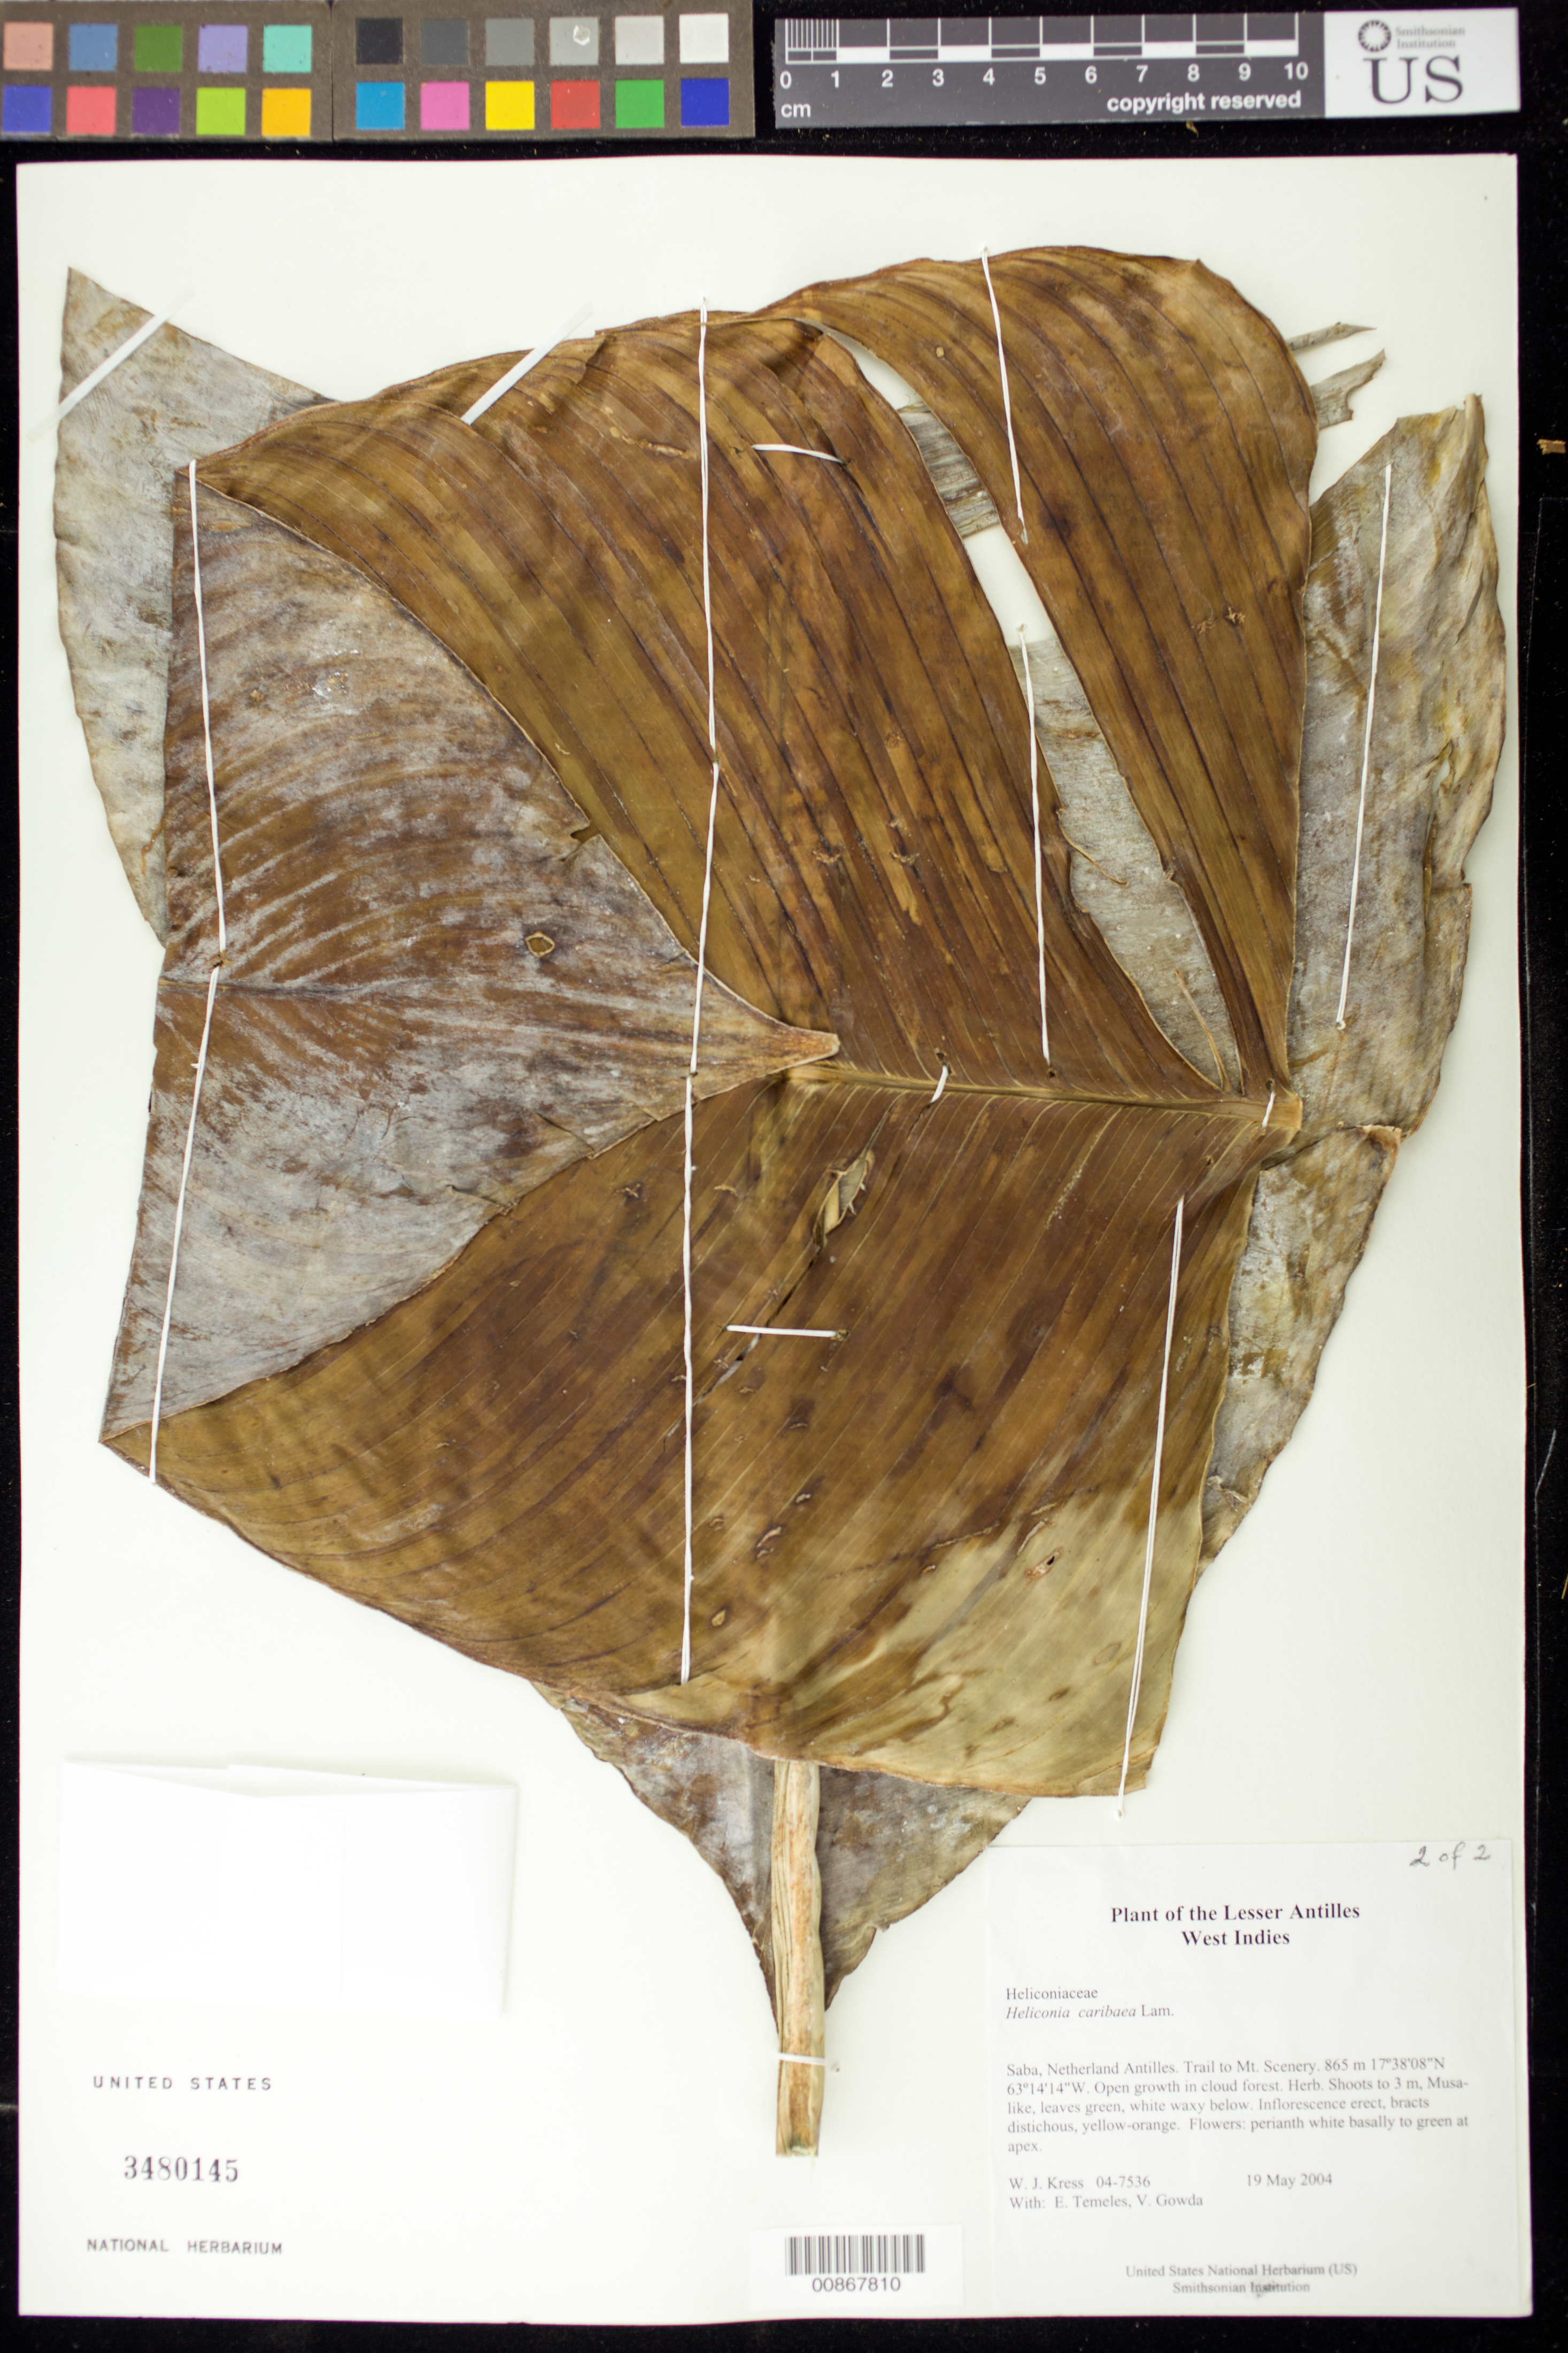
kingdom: Plantae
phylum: Tracheophyta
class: Liliopsida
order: Zingiberales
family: Heliconiaceae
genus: Heliconia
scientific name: Heliconia caribaea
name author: Lam.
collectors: W. J. Kress, E. Temeles & V. Gowda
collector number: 04-7536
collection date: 2004-05-19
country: Netherlands Antilles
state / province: Saba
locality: Trail to Mt. Scenery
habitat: Open growth in cloud forest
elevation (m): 865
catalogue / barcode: US 3480145